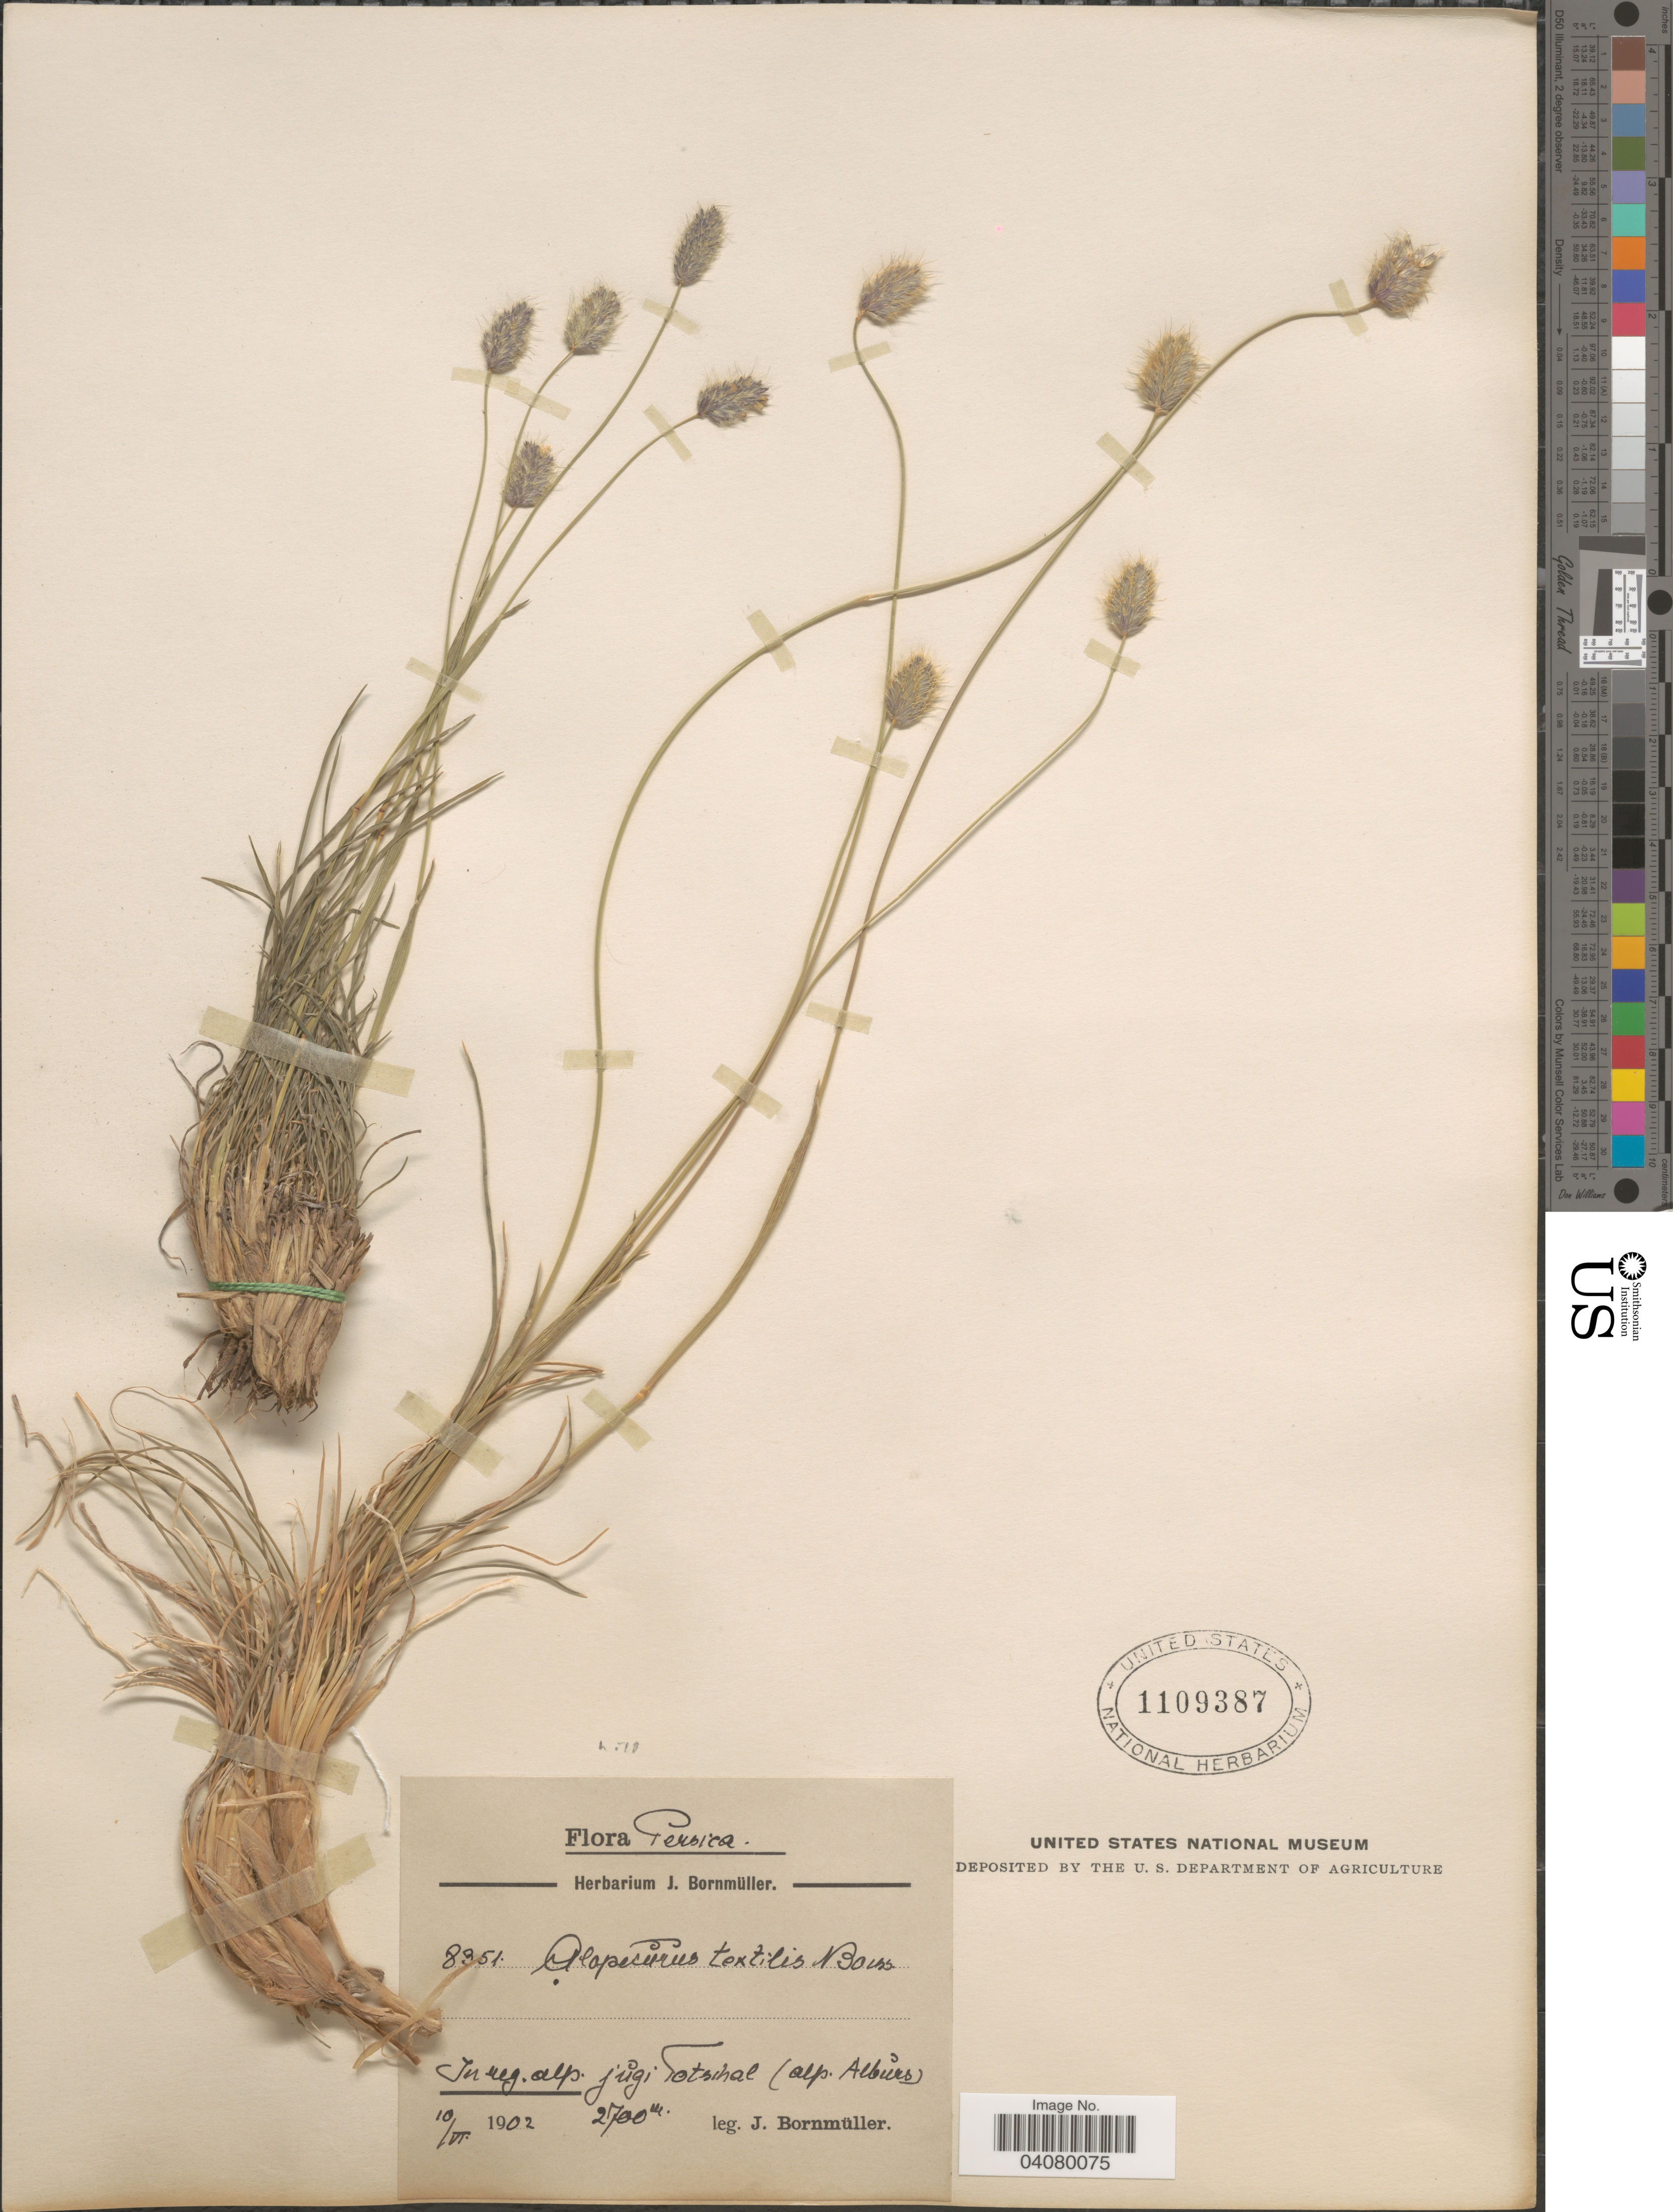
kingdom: Plantae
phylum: Tracheophyta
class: Liliopsida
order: Poales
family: Poaceae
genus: Alopecurus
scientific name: Alopecurus textilis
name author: Boiss.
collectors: J. Bornmüller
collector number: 8351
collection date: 1902-06-10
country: Iran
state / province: Alborz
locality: Persica. In reg. alp. jugi Totsihae (alp. Alburs).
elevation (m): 2700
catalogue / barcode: US 1109387